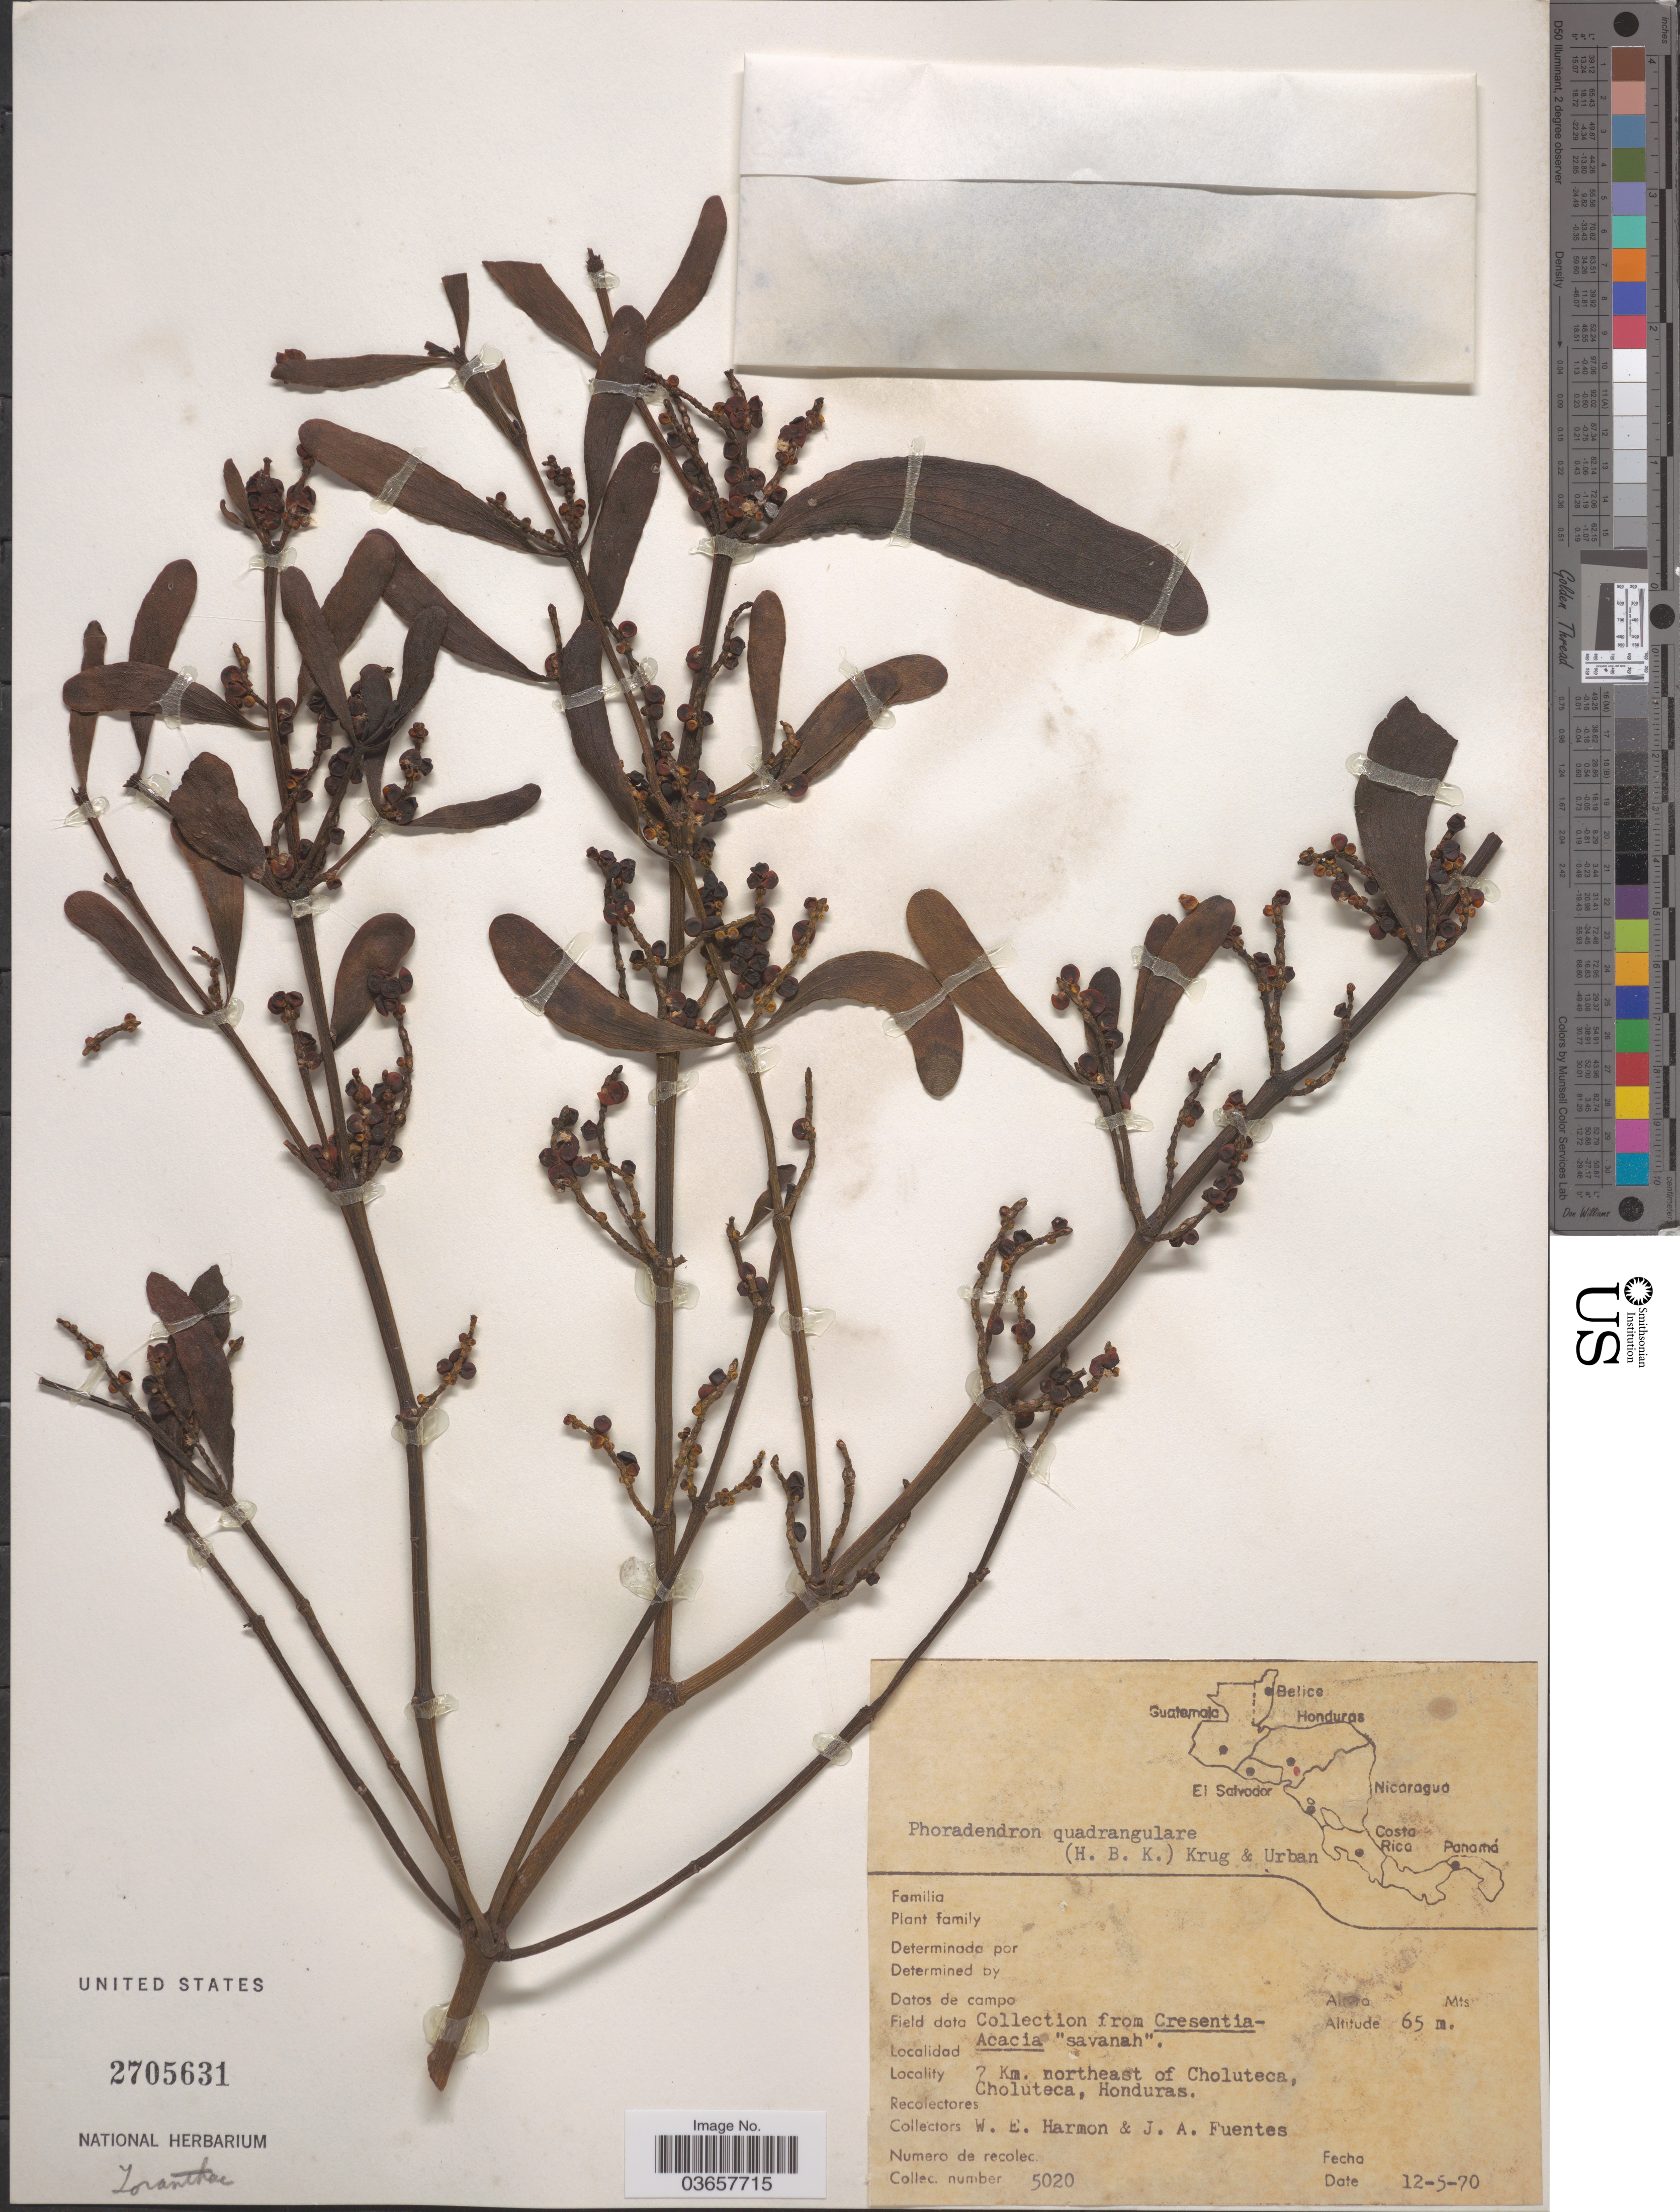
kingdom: Plantae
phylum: Tracheophyta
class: Magnoliopsida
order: Santalales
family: Viscaceae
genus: Phoradendron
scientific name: Phoradendron quadrangulare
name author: (Kunth) Griseb.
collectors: W. E. Harmon & J. Fuentes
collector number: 5020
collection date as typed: Transcribed d/m/y: 12/5/70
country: Honduras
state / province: Choluteca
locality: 7 Km. northeast of Choluteca.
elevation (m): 65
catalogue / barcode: US 2705631